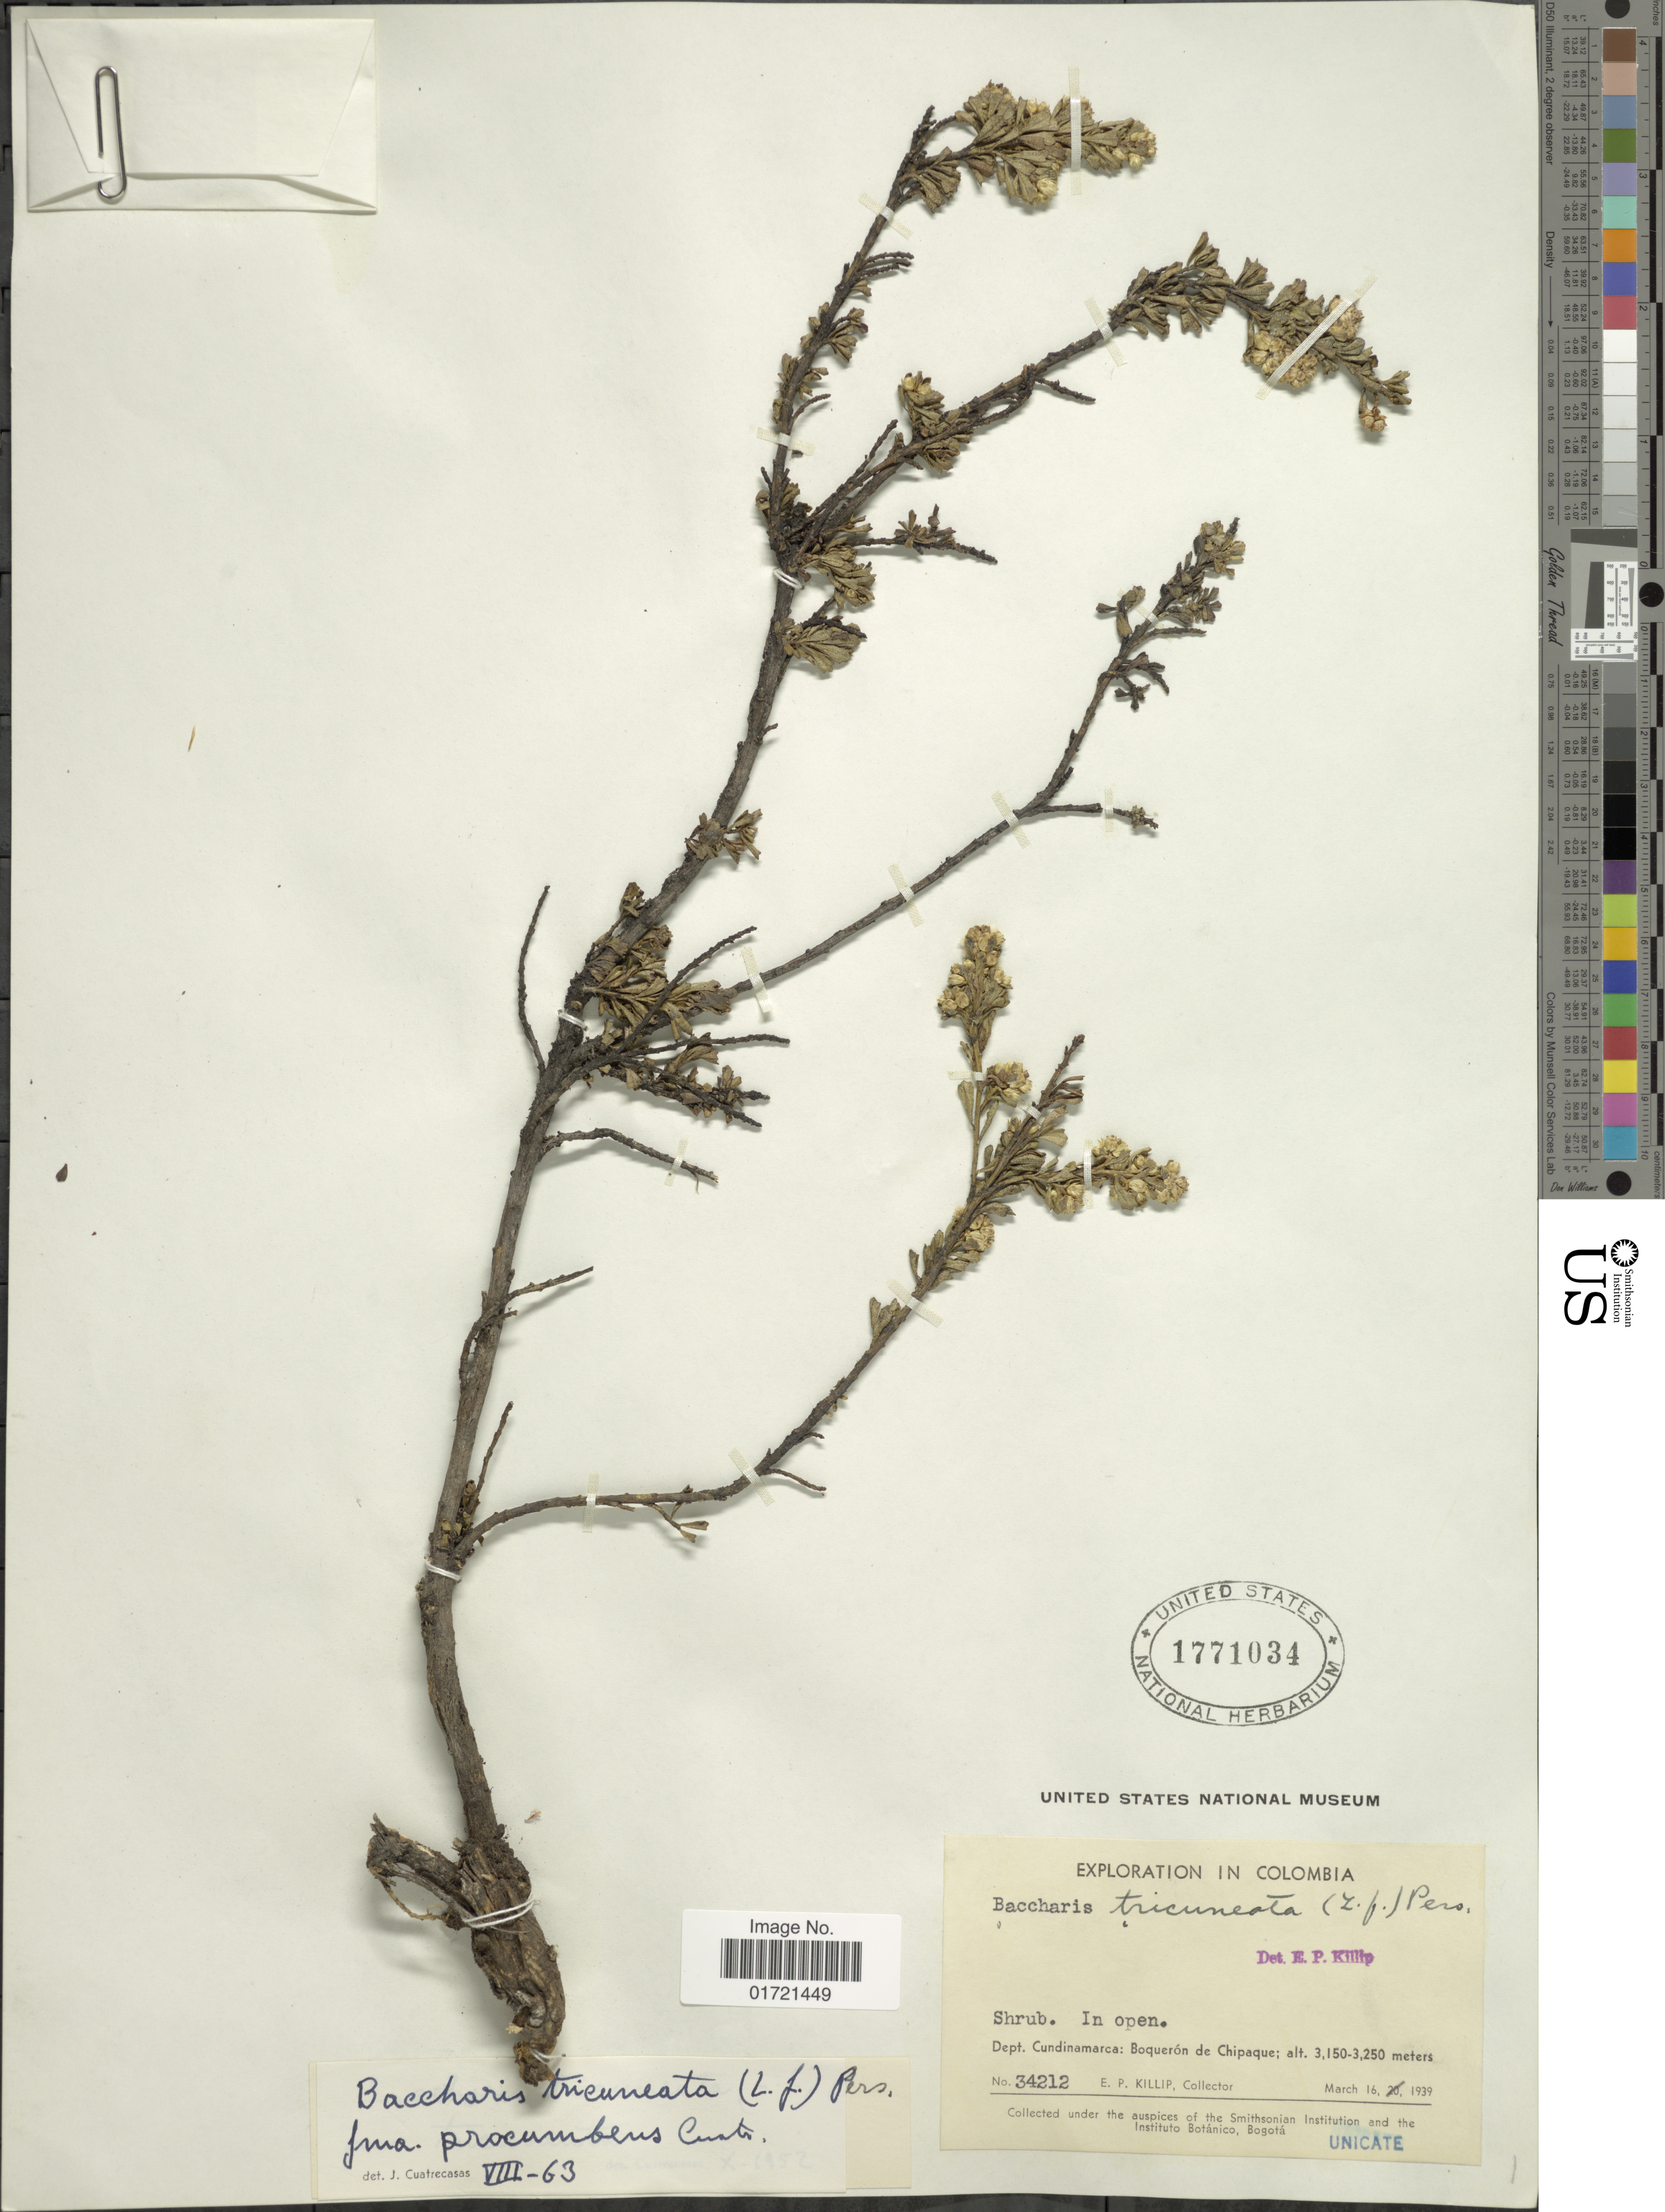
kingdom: Plantae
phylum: Tracheophyta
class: Magnoliopsida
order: Asterales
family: Asteraceae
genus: Baccharis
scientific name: Baccharis tricuneata f. procumbens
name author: Cuatrec.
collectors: E. P. Killip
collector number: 34212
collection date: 1939-03-16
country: Colombia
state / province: Cundinamarca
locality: Boqueron de Chipaque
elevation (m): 3150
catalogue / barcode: US 1771034